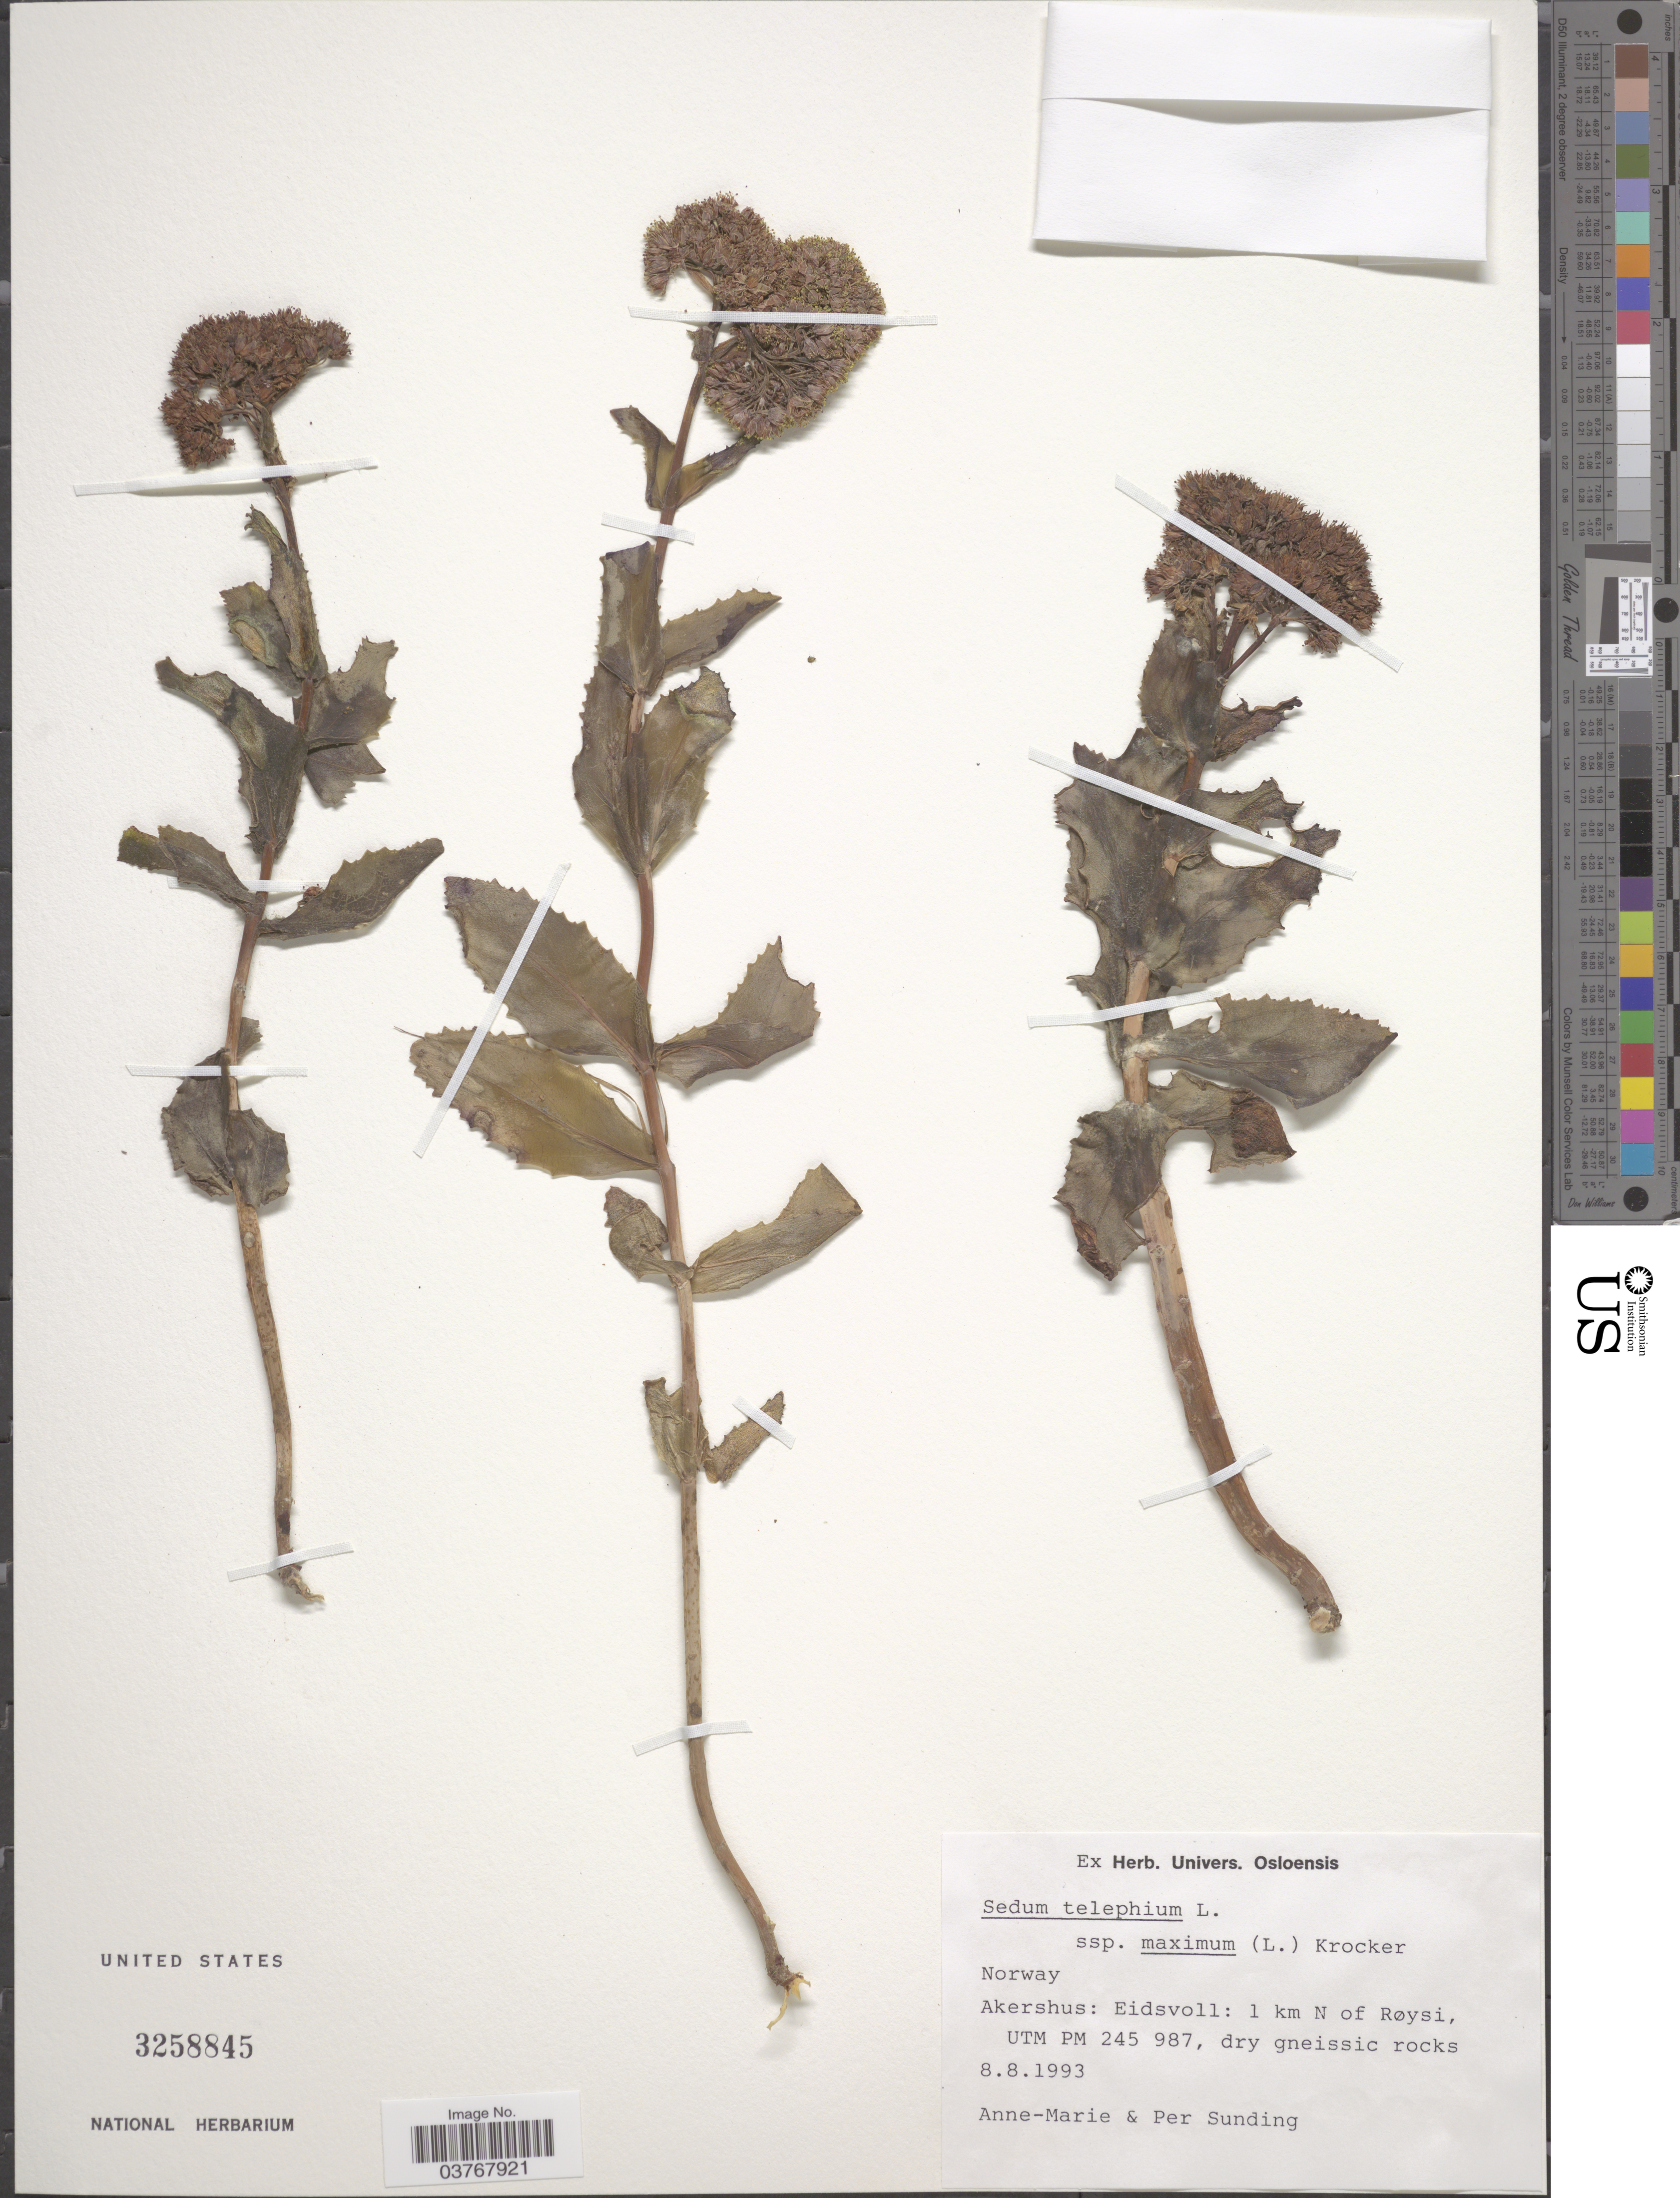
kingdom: Plantae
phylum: Tracheophyta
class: Magnoliopsida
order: Saxifragales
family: Crassulaceae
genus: Hylotelephium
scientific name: Hylotelephium maximum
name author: (L.) Holub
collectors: Anne-Marie & P. O. Sunding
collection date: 1993-08-08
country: Norway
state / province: Akershus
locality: Eidsvoll: 1 km N of Røysi, UTM PM 245 987.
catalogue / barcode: US 3258845